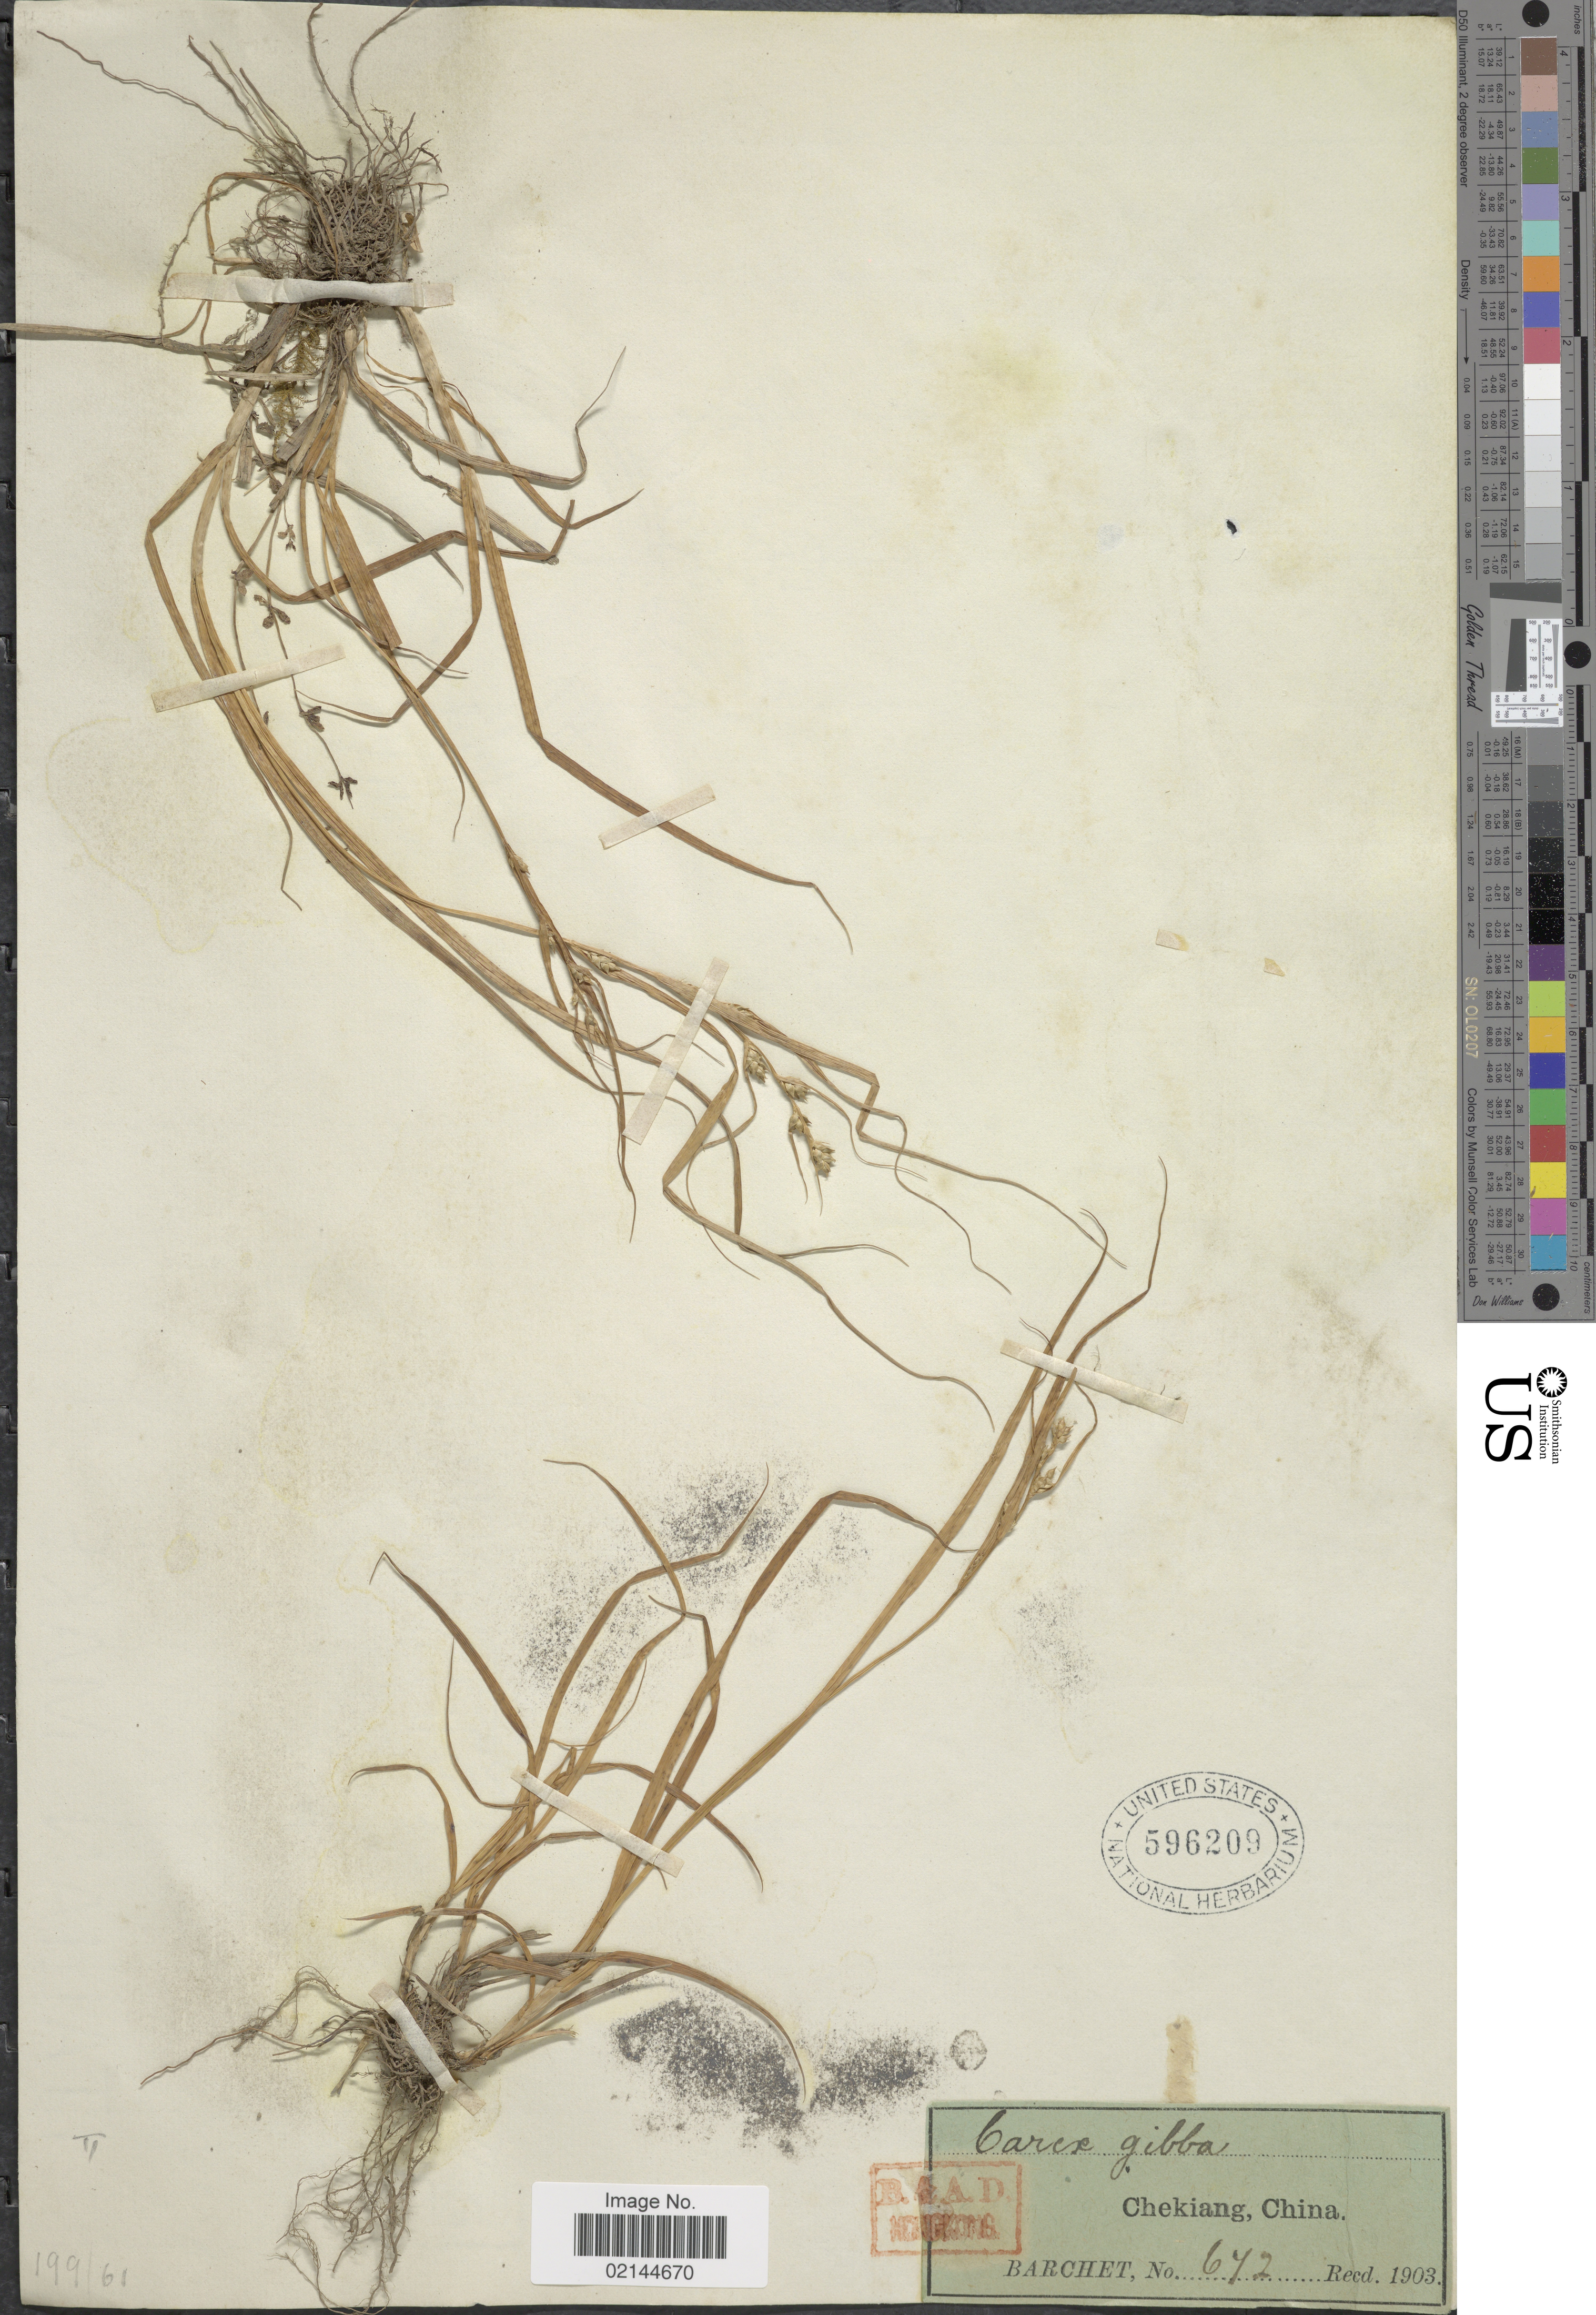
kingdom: Plantae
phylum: Tracheophyta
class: Liliopsida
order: Poales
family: Cyperaceae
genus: Carex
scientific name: Carex gibba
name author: Wahlenb.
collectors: Barchet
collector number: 672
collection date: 1903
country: China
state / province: Zhejiang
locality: Chekiang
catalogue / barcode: US 596209